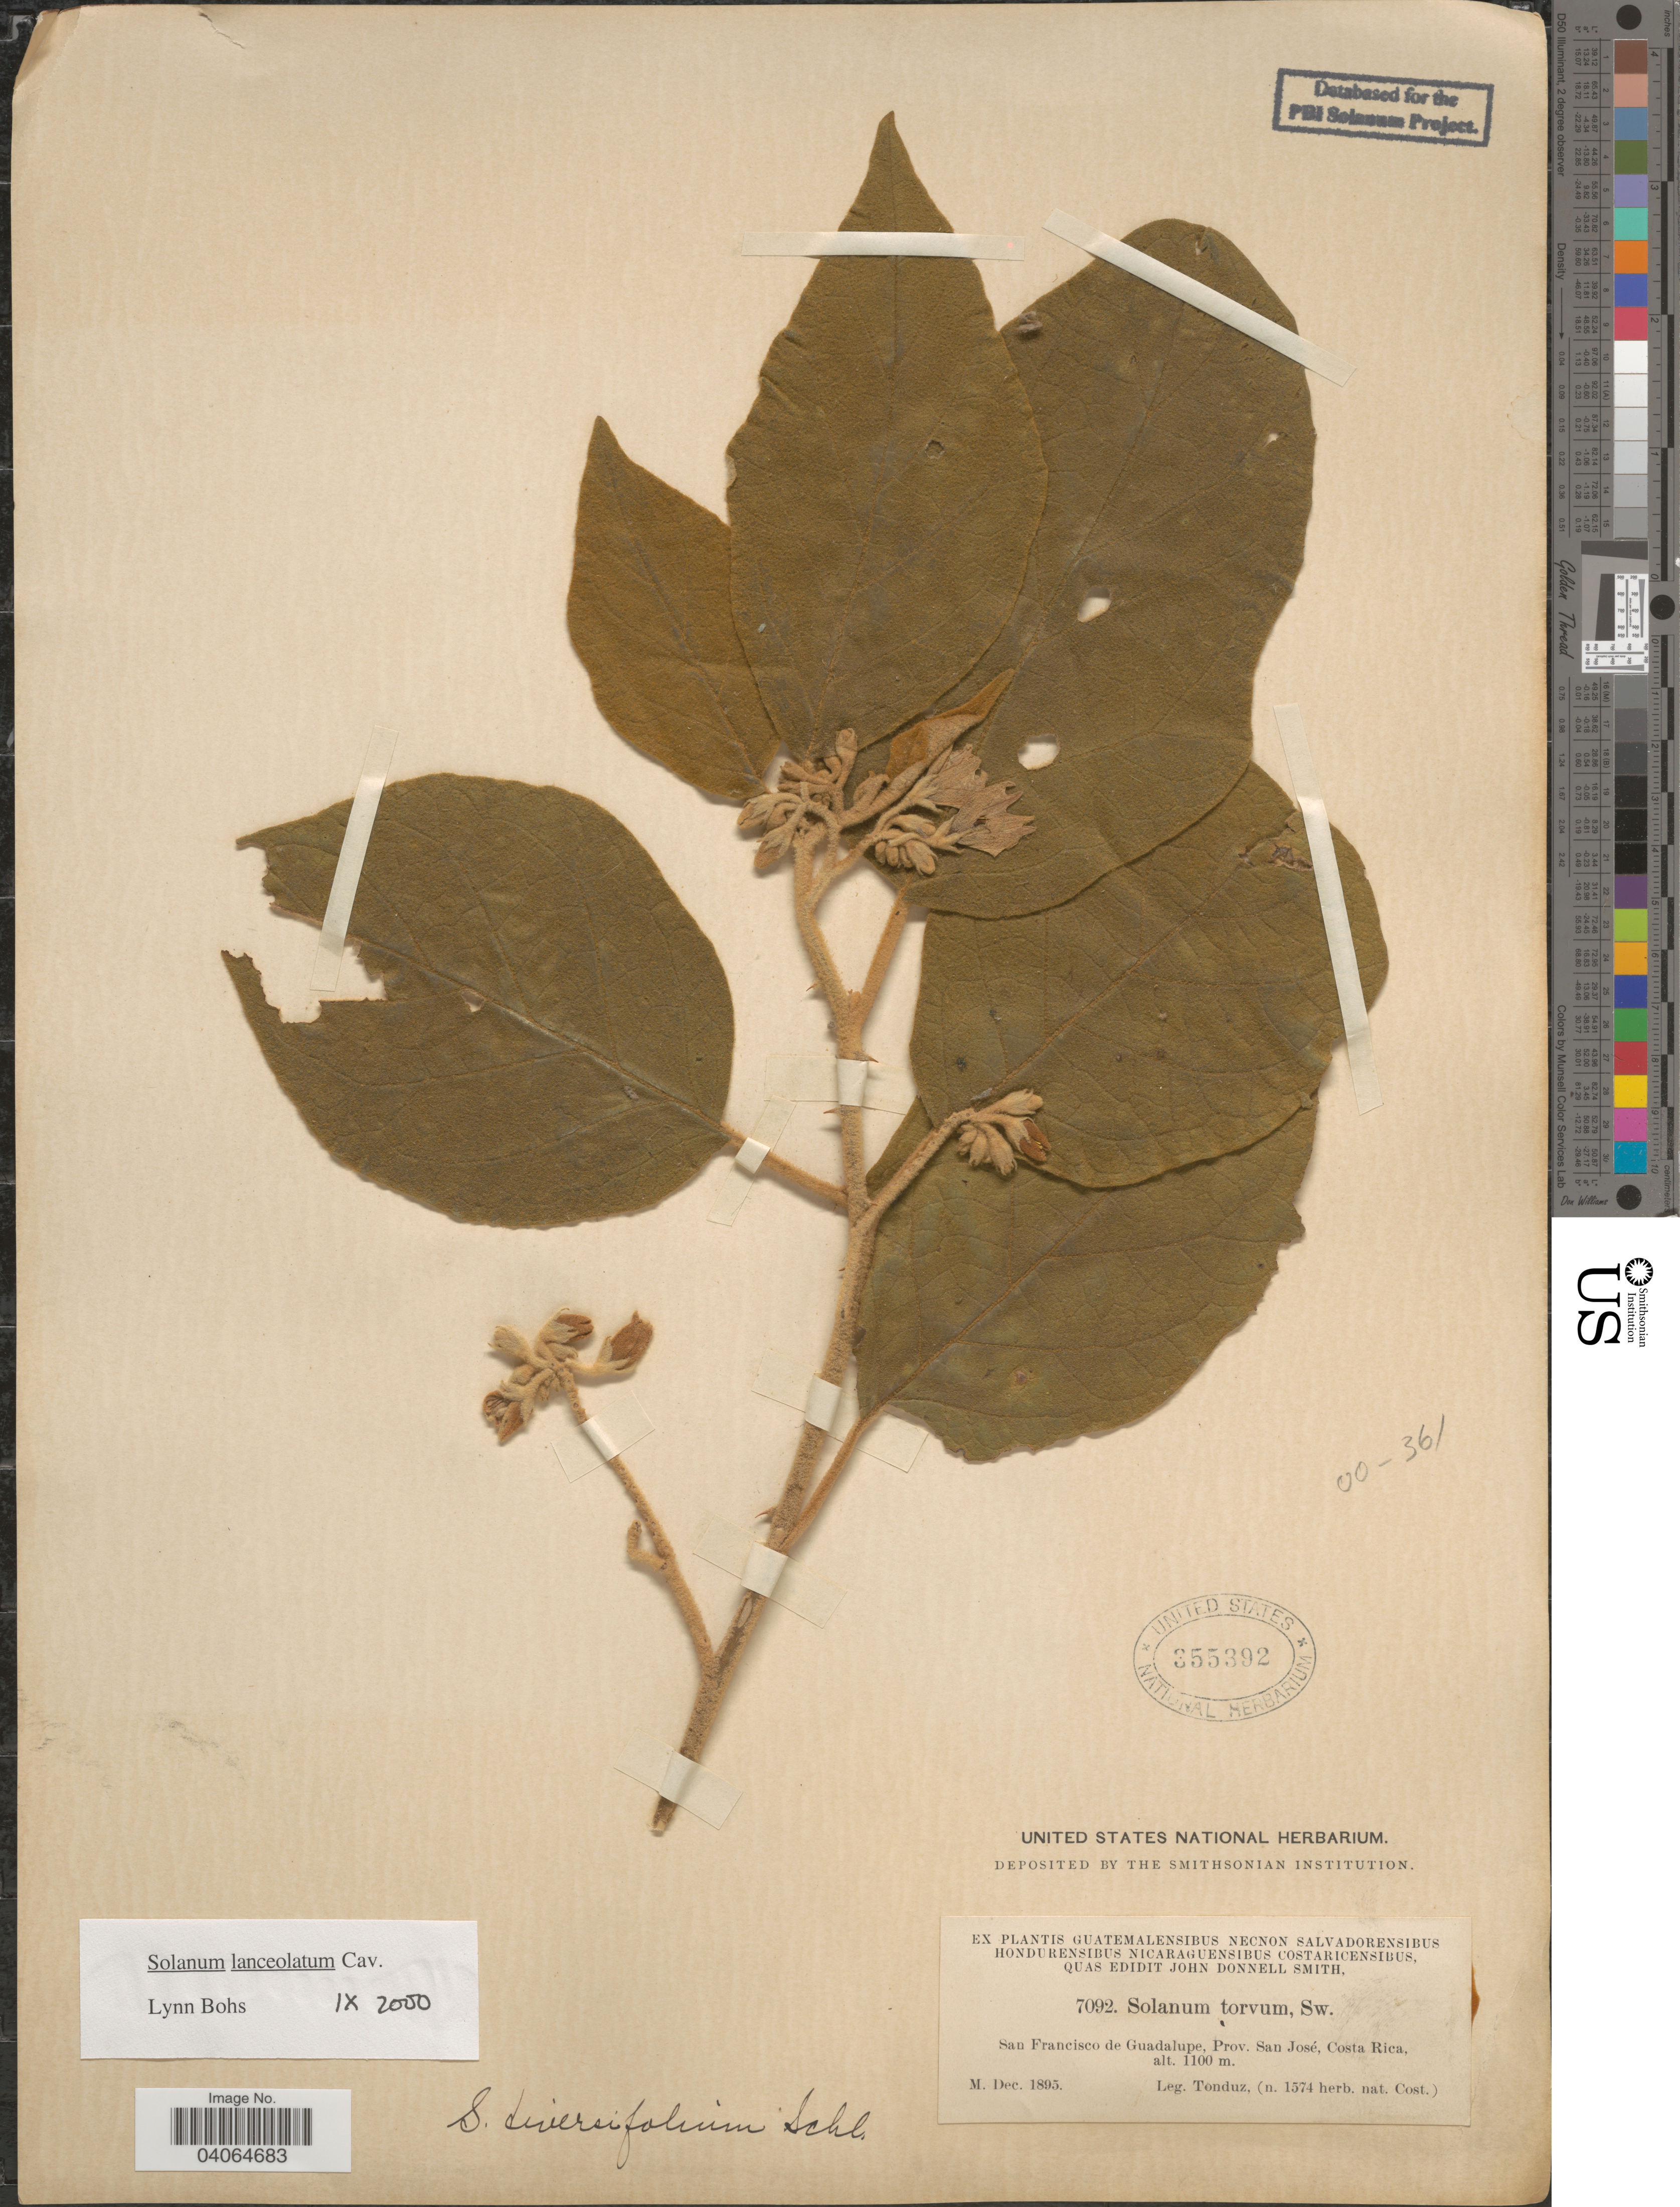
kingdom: Plantae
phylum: Tracheophyta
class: Magnoliopsida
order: Solanales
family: Solanaceae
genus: Solanum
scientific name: Solanum lanceolatum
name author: Berthault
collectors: Tonduz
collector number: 7092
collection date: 1895-12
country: Costa Rica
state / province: San José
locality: San Francisco de Guadalupe.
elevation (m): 1100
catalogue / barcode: US 355392